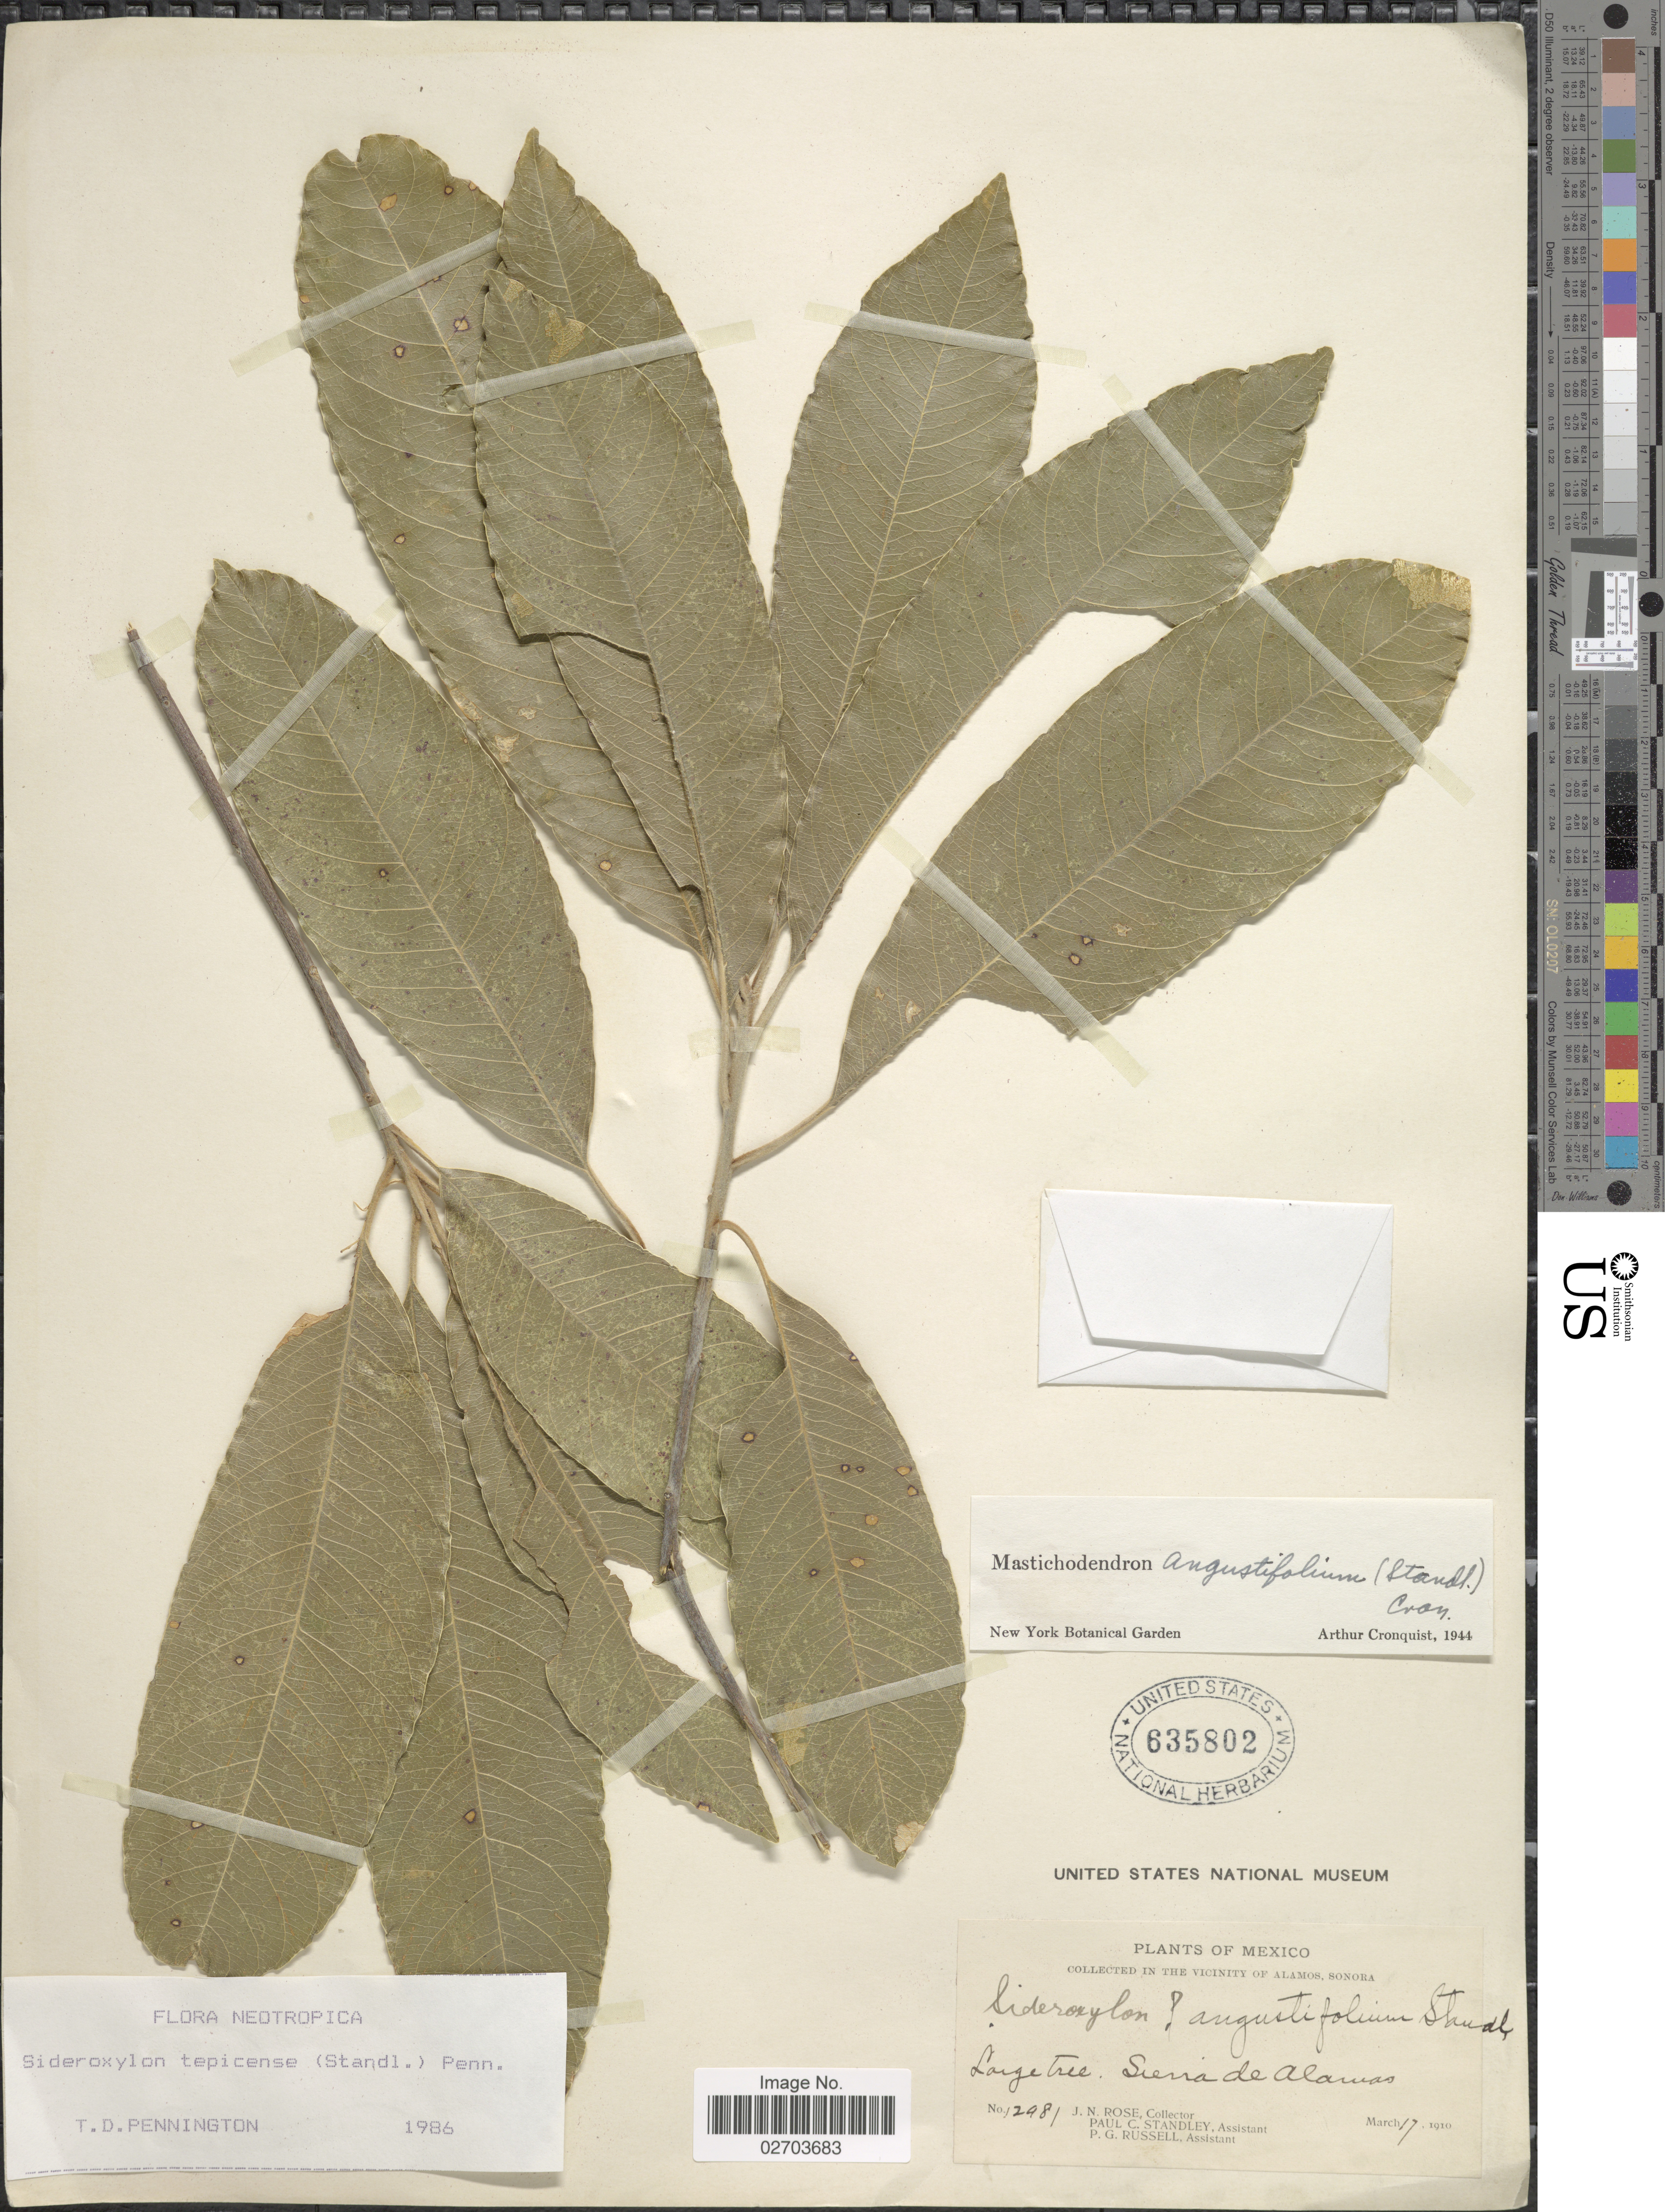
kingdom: Plantae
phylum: Tracheophyta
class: Magnoliopsida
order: Ericales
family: Sapotaceae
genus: Sideroxylon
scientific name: Sideroxylon tepicense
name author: (Standl.) T.D. Penn.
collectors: J. N. Rose, P. C. Standley & P. G. Russell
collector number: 12981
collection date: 1910-03-17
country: Mexico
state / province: Sonora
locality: In the vicinity of Alamos, Sierra de Alamos.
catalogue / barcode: US 635802